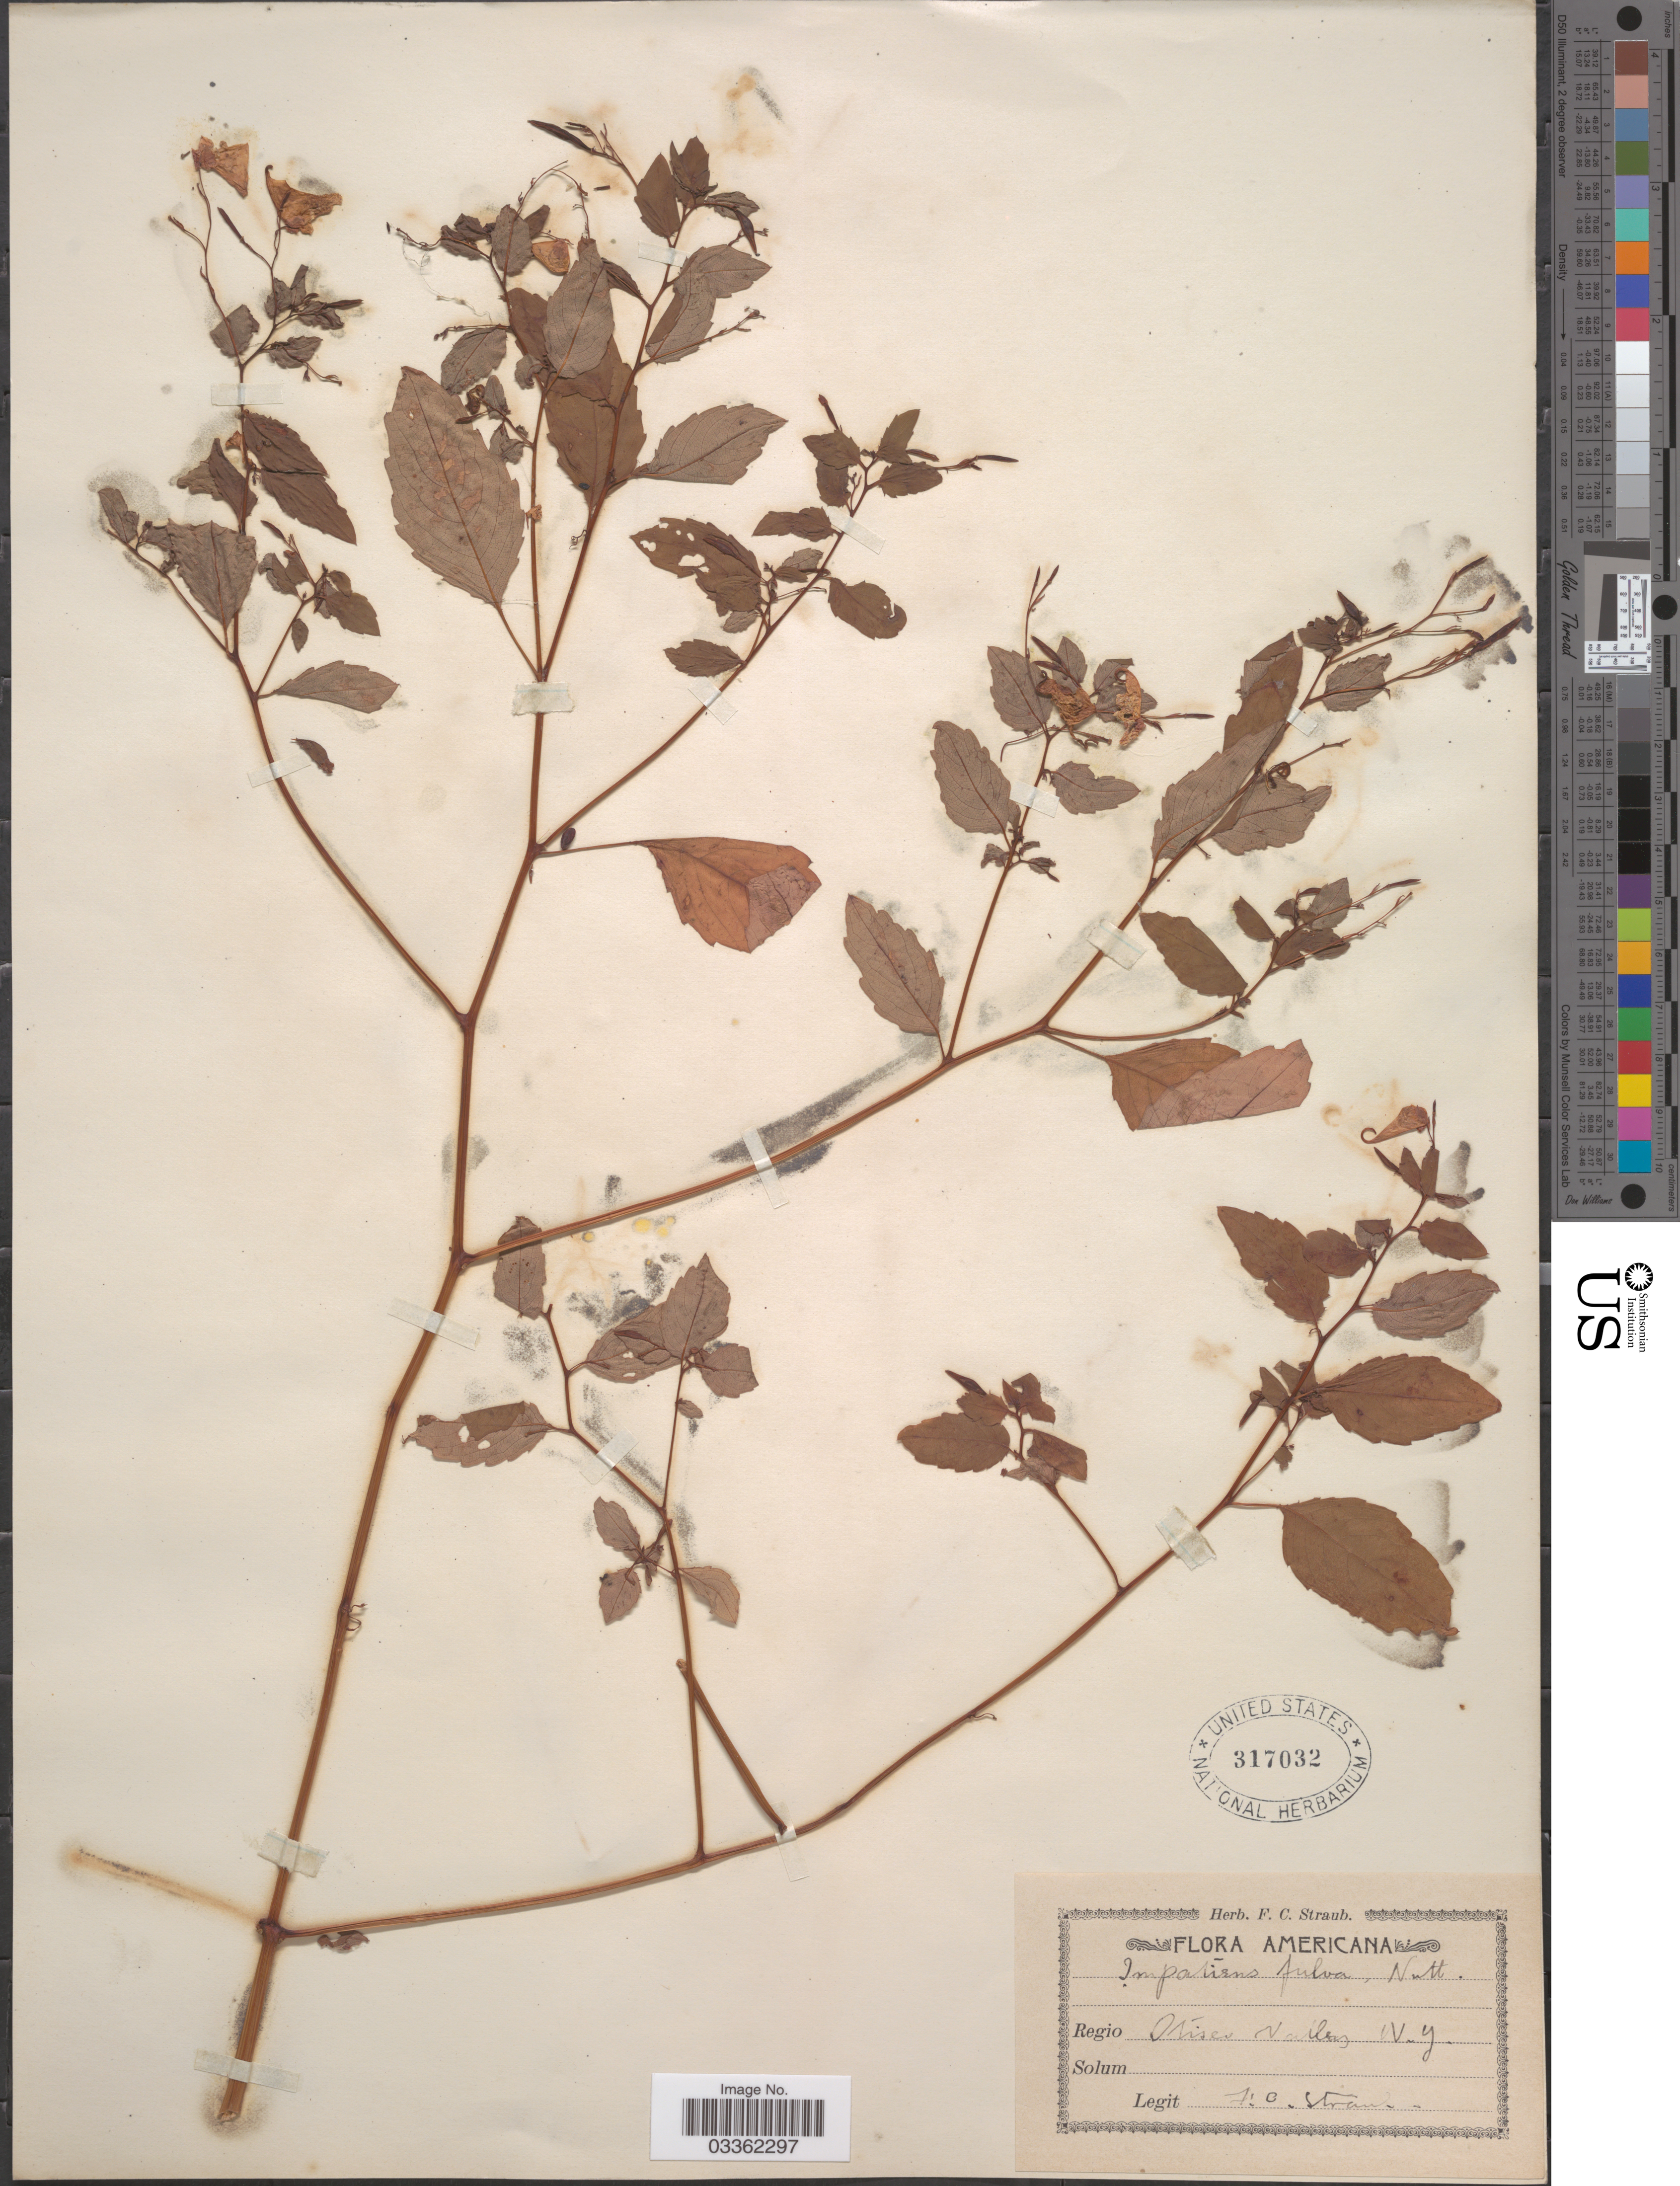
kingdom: Plantae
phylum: Tracheophyta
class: Magnoliopsida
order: Ericales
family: Balsaminaceae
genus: Impatiens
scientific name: Impatiens capensis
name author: Meerb.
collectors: F. Straub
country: United States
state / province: New York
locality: Regio Otisco Valley.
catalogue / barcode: US 317032